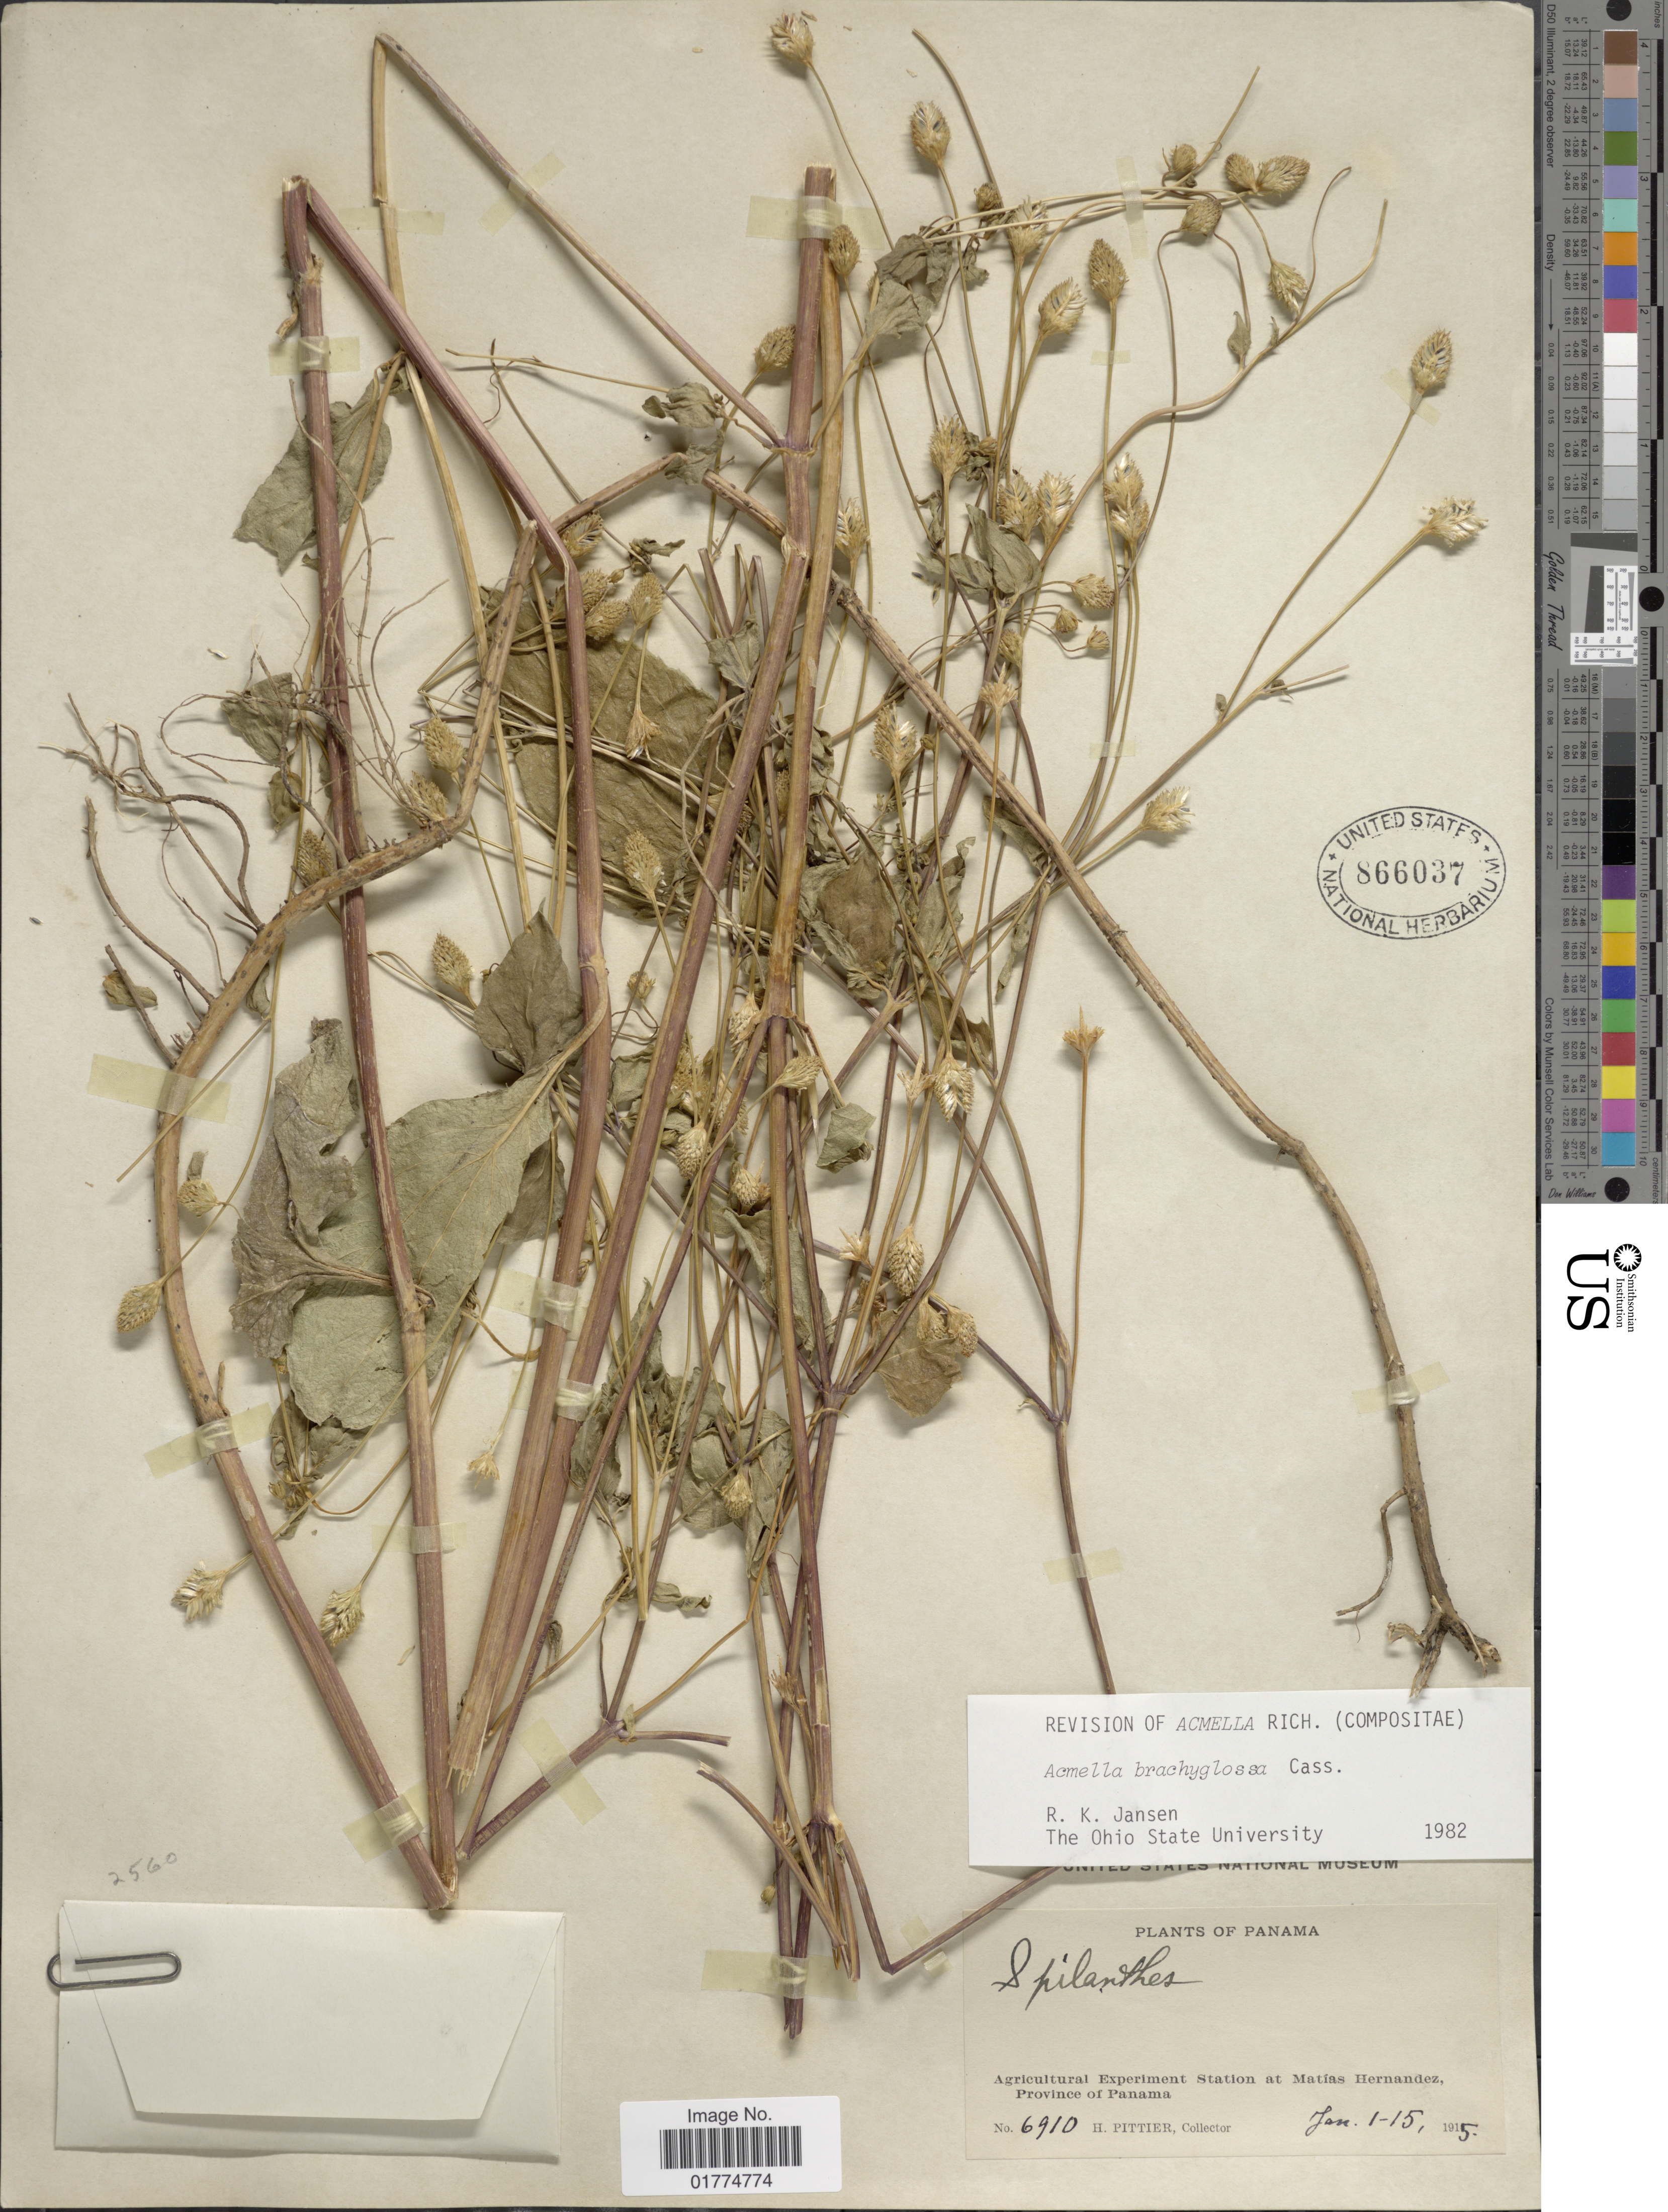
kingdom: Plantae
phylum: Tracheophyta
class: Magnoliopsida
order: Asterales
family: Asteraceae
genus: Acmella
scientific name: Acmella brachyglossa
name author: Cass.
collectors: H. F. Pittier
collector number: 6910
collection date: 1915-01-01/1915-01-15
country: Panama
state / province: Panamá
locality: Agricultural Experiment Station at Matías Hernandez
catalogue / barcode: US 866037